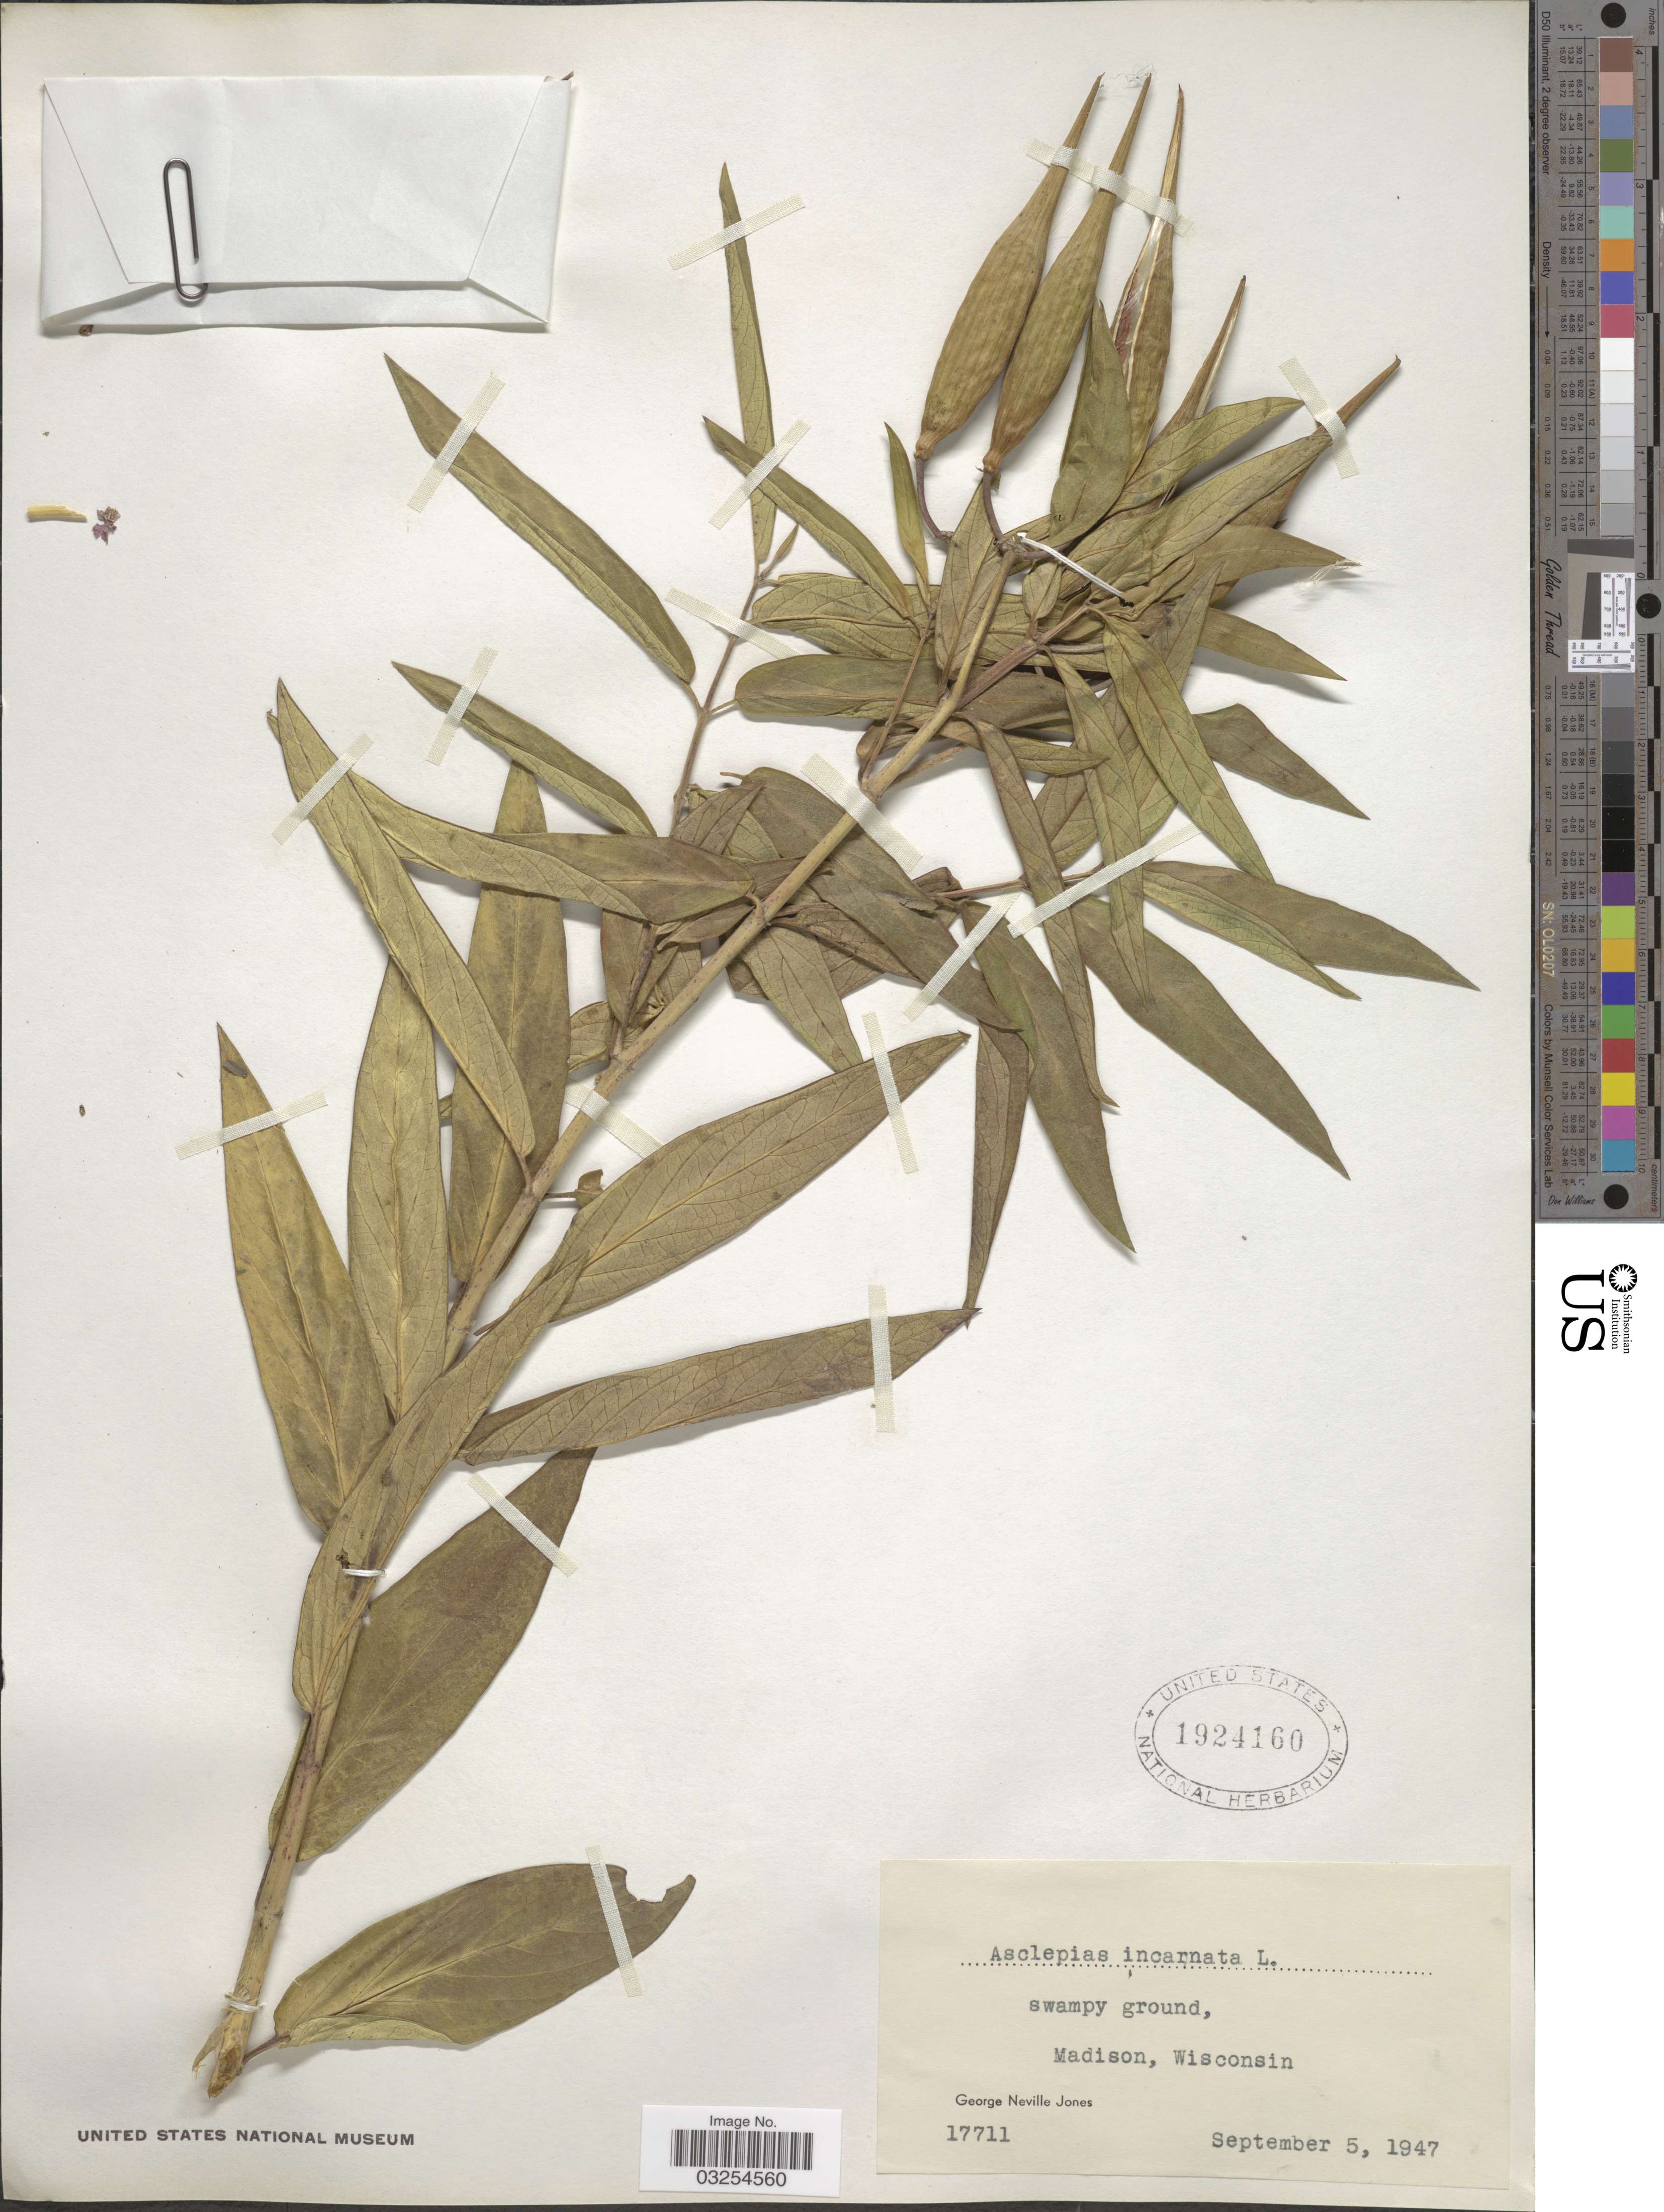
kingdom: Plantae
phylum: Tracheophyta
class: Magnoliopsida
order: Gentianales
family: Apocynaceae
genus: Asclepias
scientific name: Asclepias incarnata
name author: L.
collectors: G. N. Jones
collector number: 17711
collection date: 1947-09-05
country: United States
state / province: Wisconsin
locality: Madison.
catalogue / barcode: US 1924160